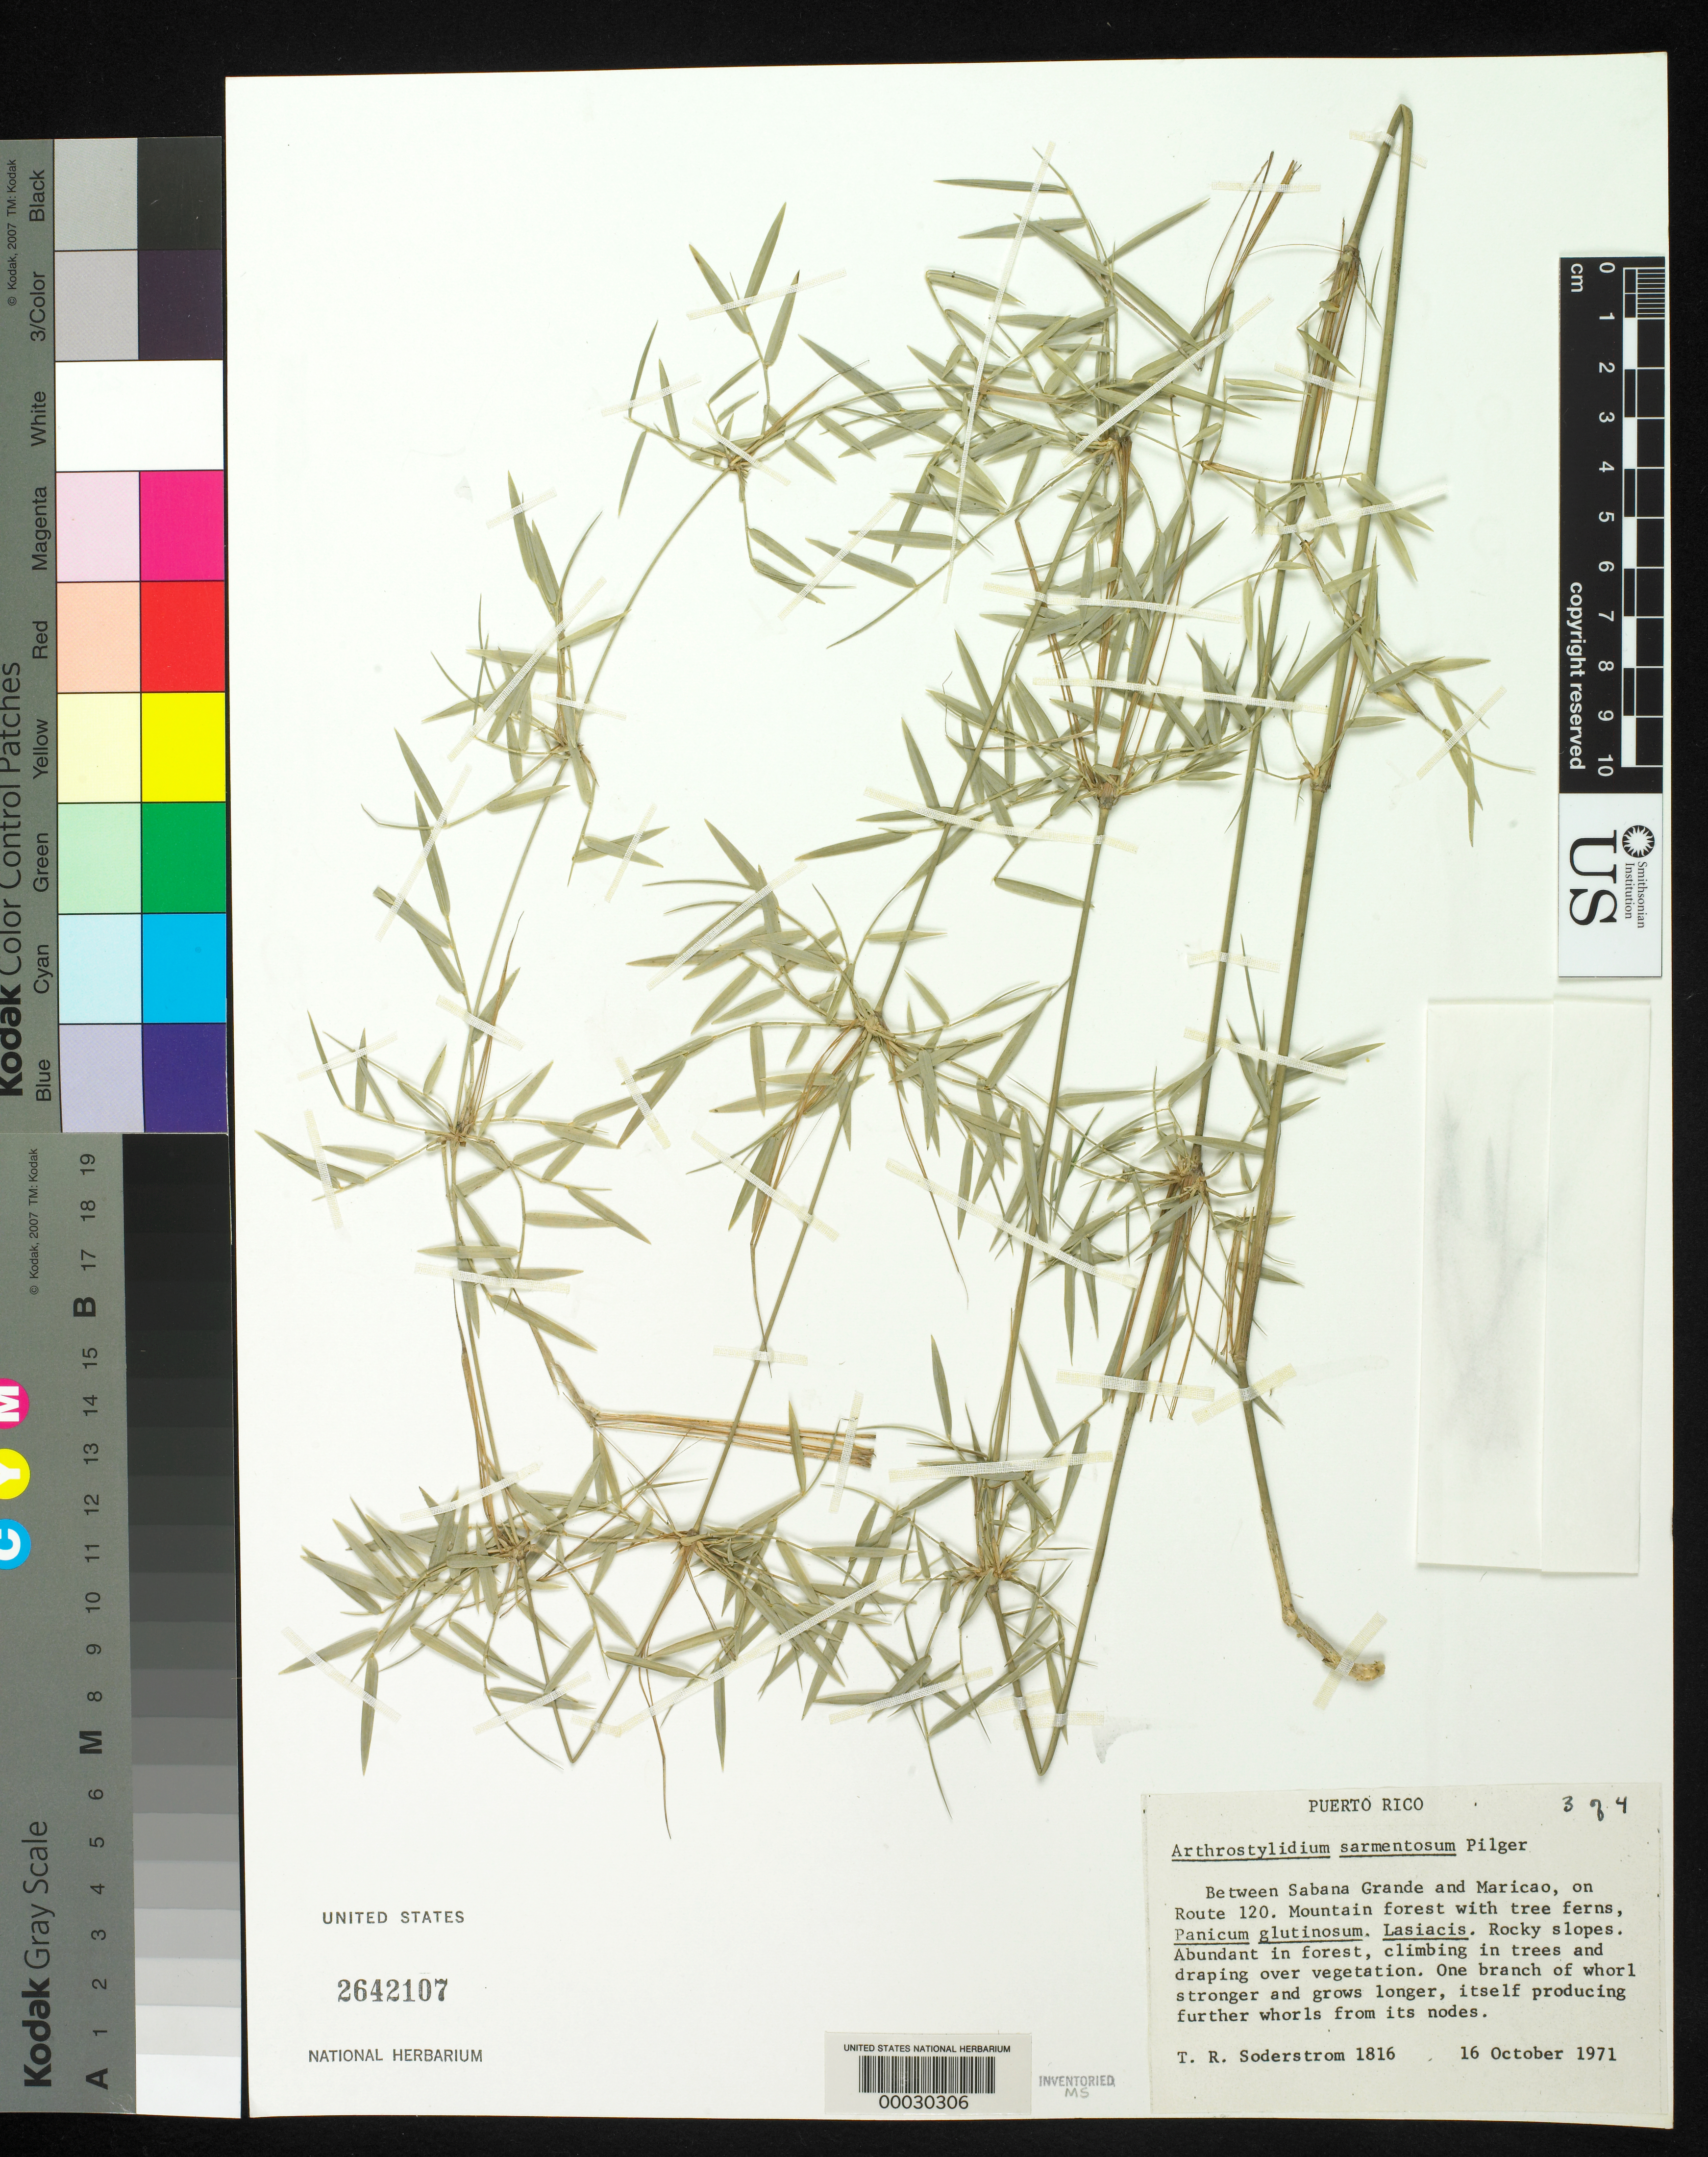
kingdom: Plantae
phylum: Tracheophyta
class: Liliopsida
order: Poales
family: Poaceae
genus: Arthrostylidium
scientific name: Arthrostylidium sarmentosum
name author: Pilg. in Urb.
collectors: T. R. Soderstrom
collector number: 1816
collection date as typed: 16 Oct 1971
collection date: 1971-10-16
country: Puerto Rico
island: Greater Antilles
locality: Sabana grande, maricao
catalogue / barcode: US 2642107